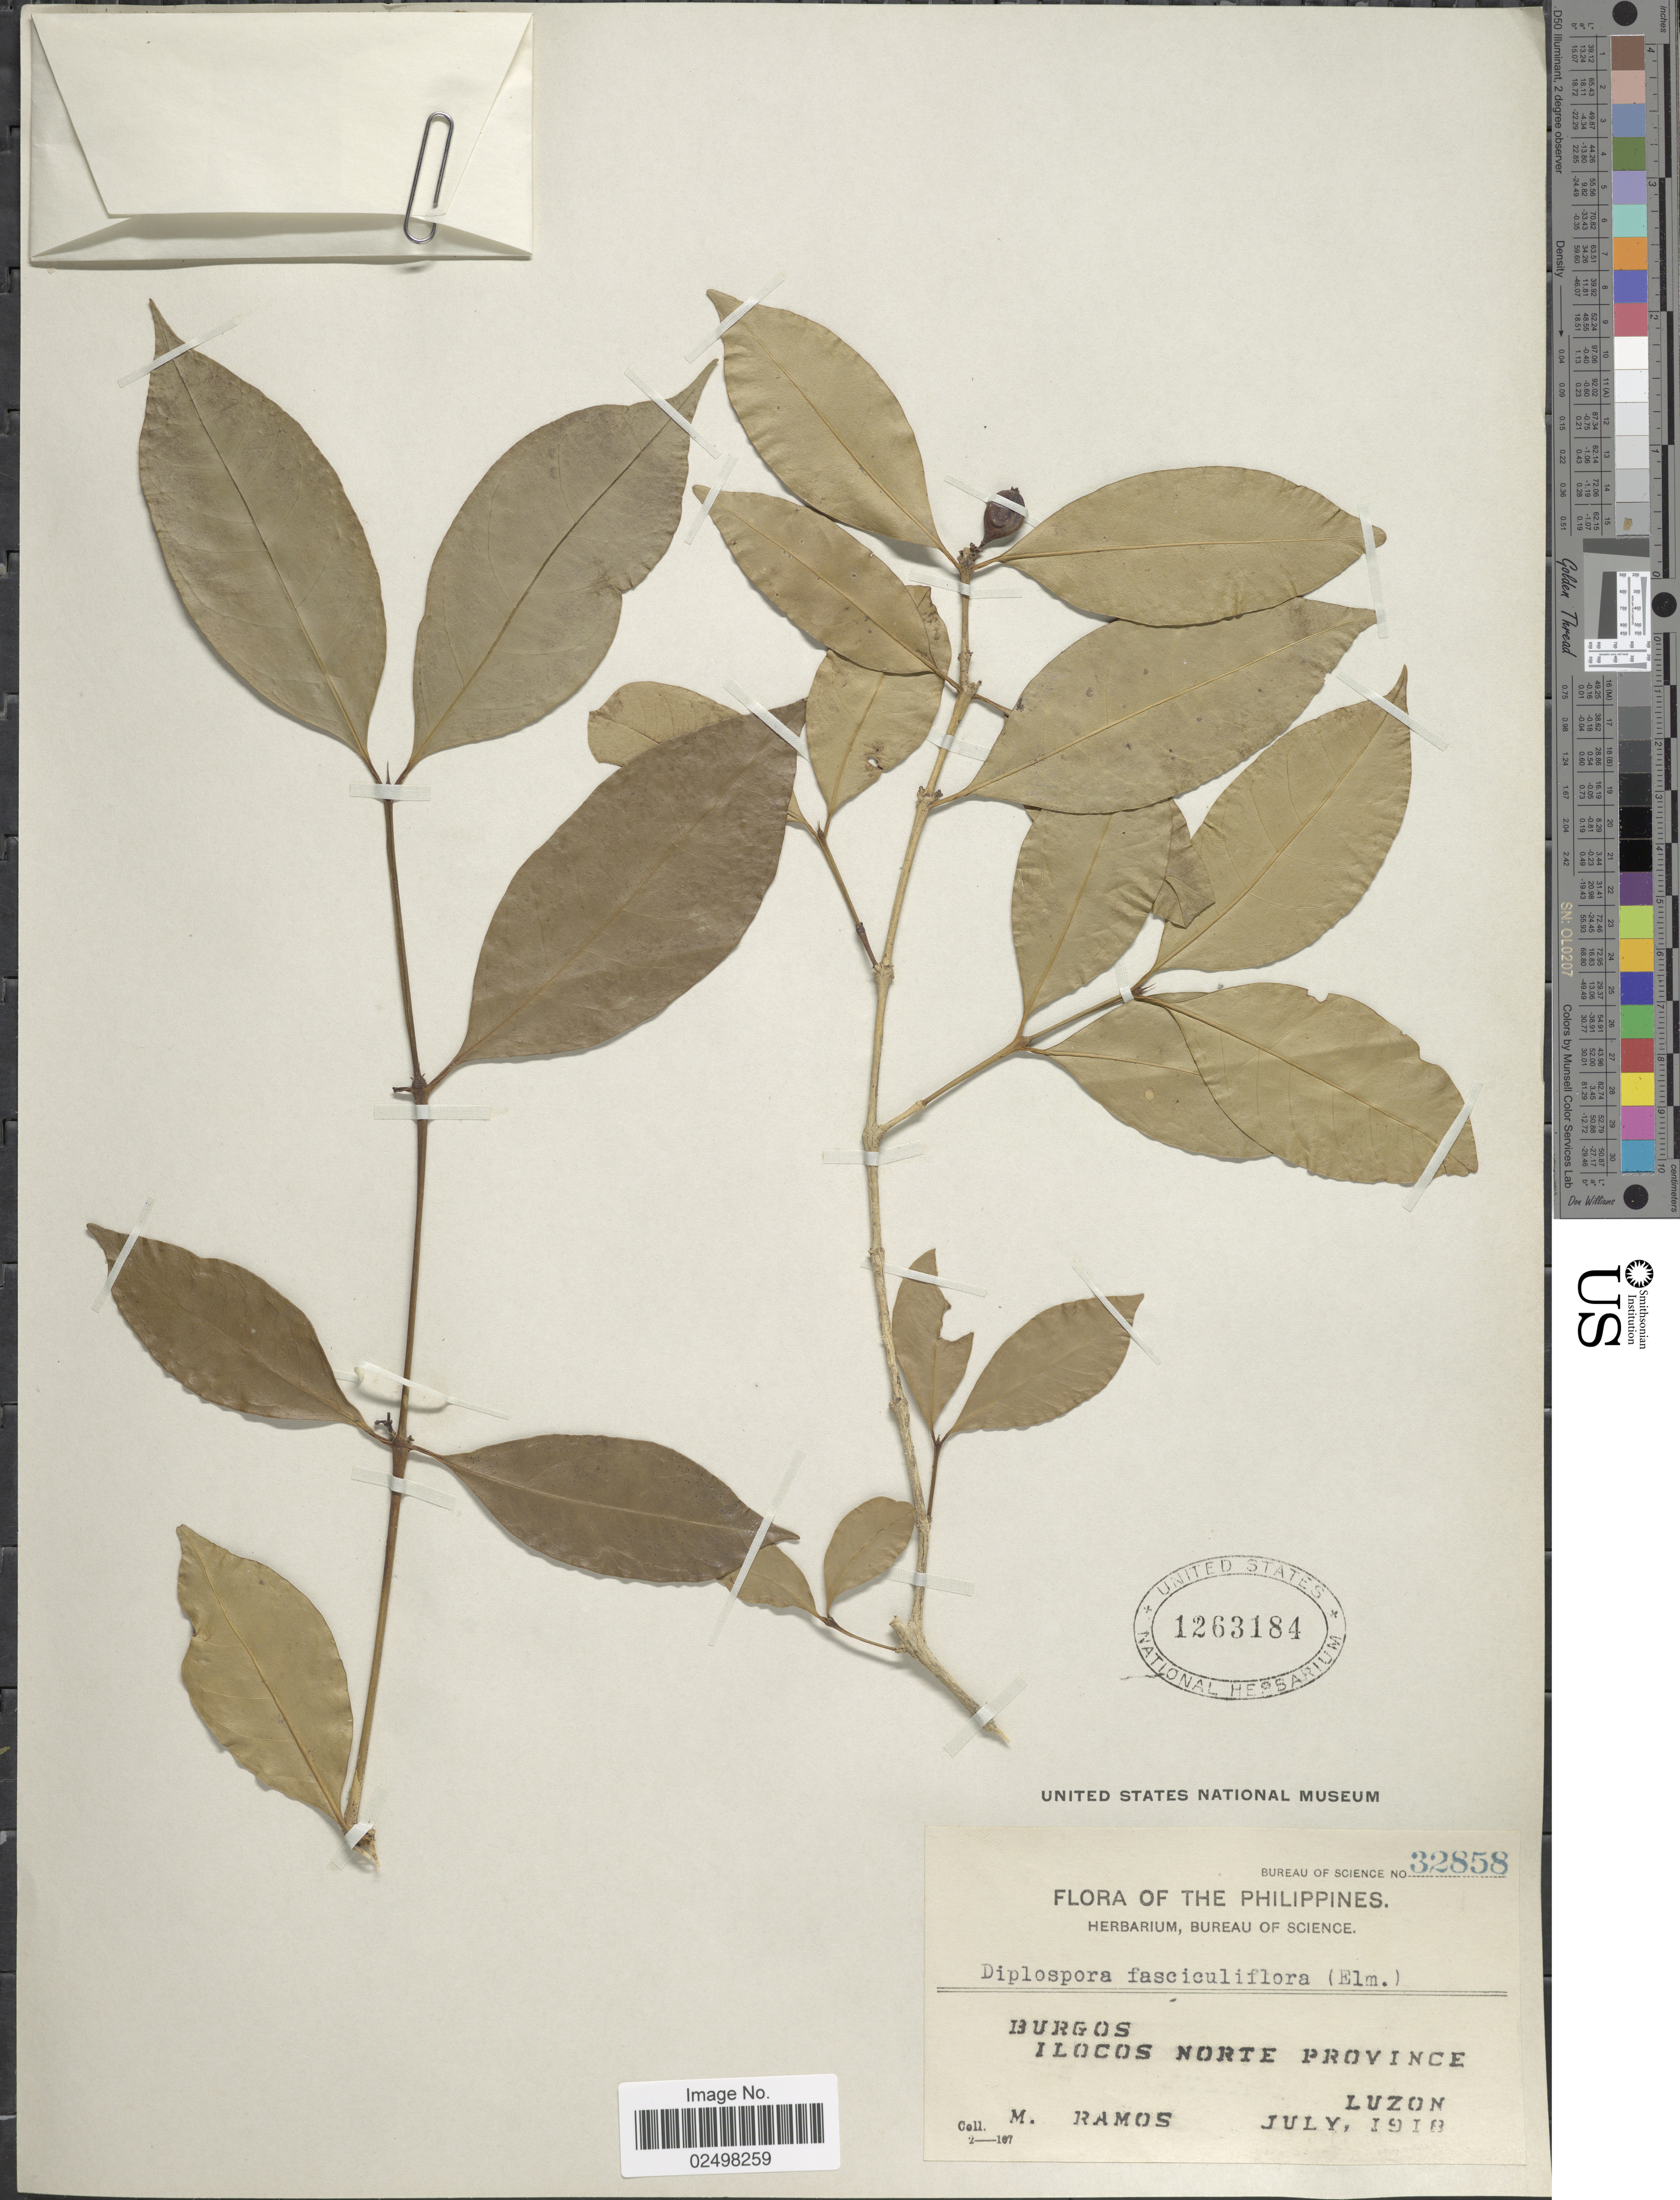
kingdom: Plantae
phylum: Tracheophyta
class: Magnoliopsida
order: Gentianales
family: Rubiaceae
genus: Tricalysia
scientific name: Tricalysia fasciculiflora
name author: (Elmer) Merr.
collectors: M. Ramos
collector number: Bureau of Science 32858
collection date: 1918-07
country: Philippines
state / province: Ilocos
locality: Burgos, Ilocos Norte Province, Luzon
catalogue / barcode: US 1263184